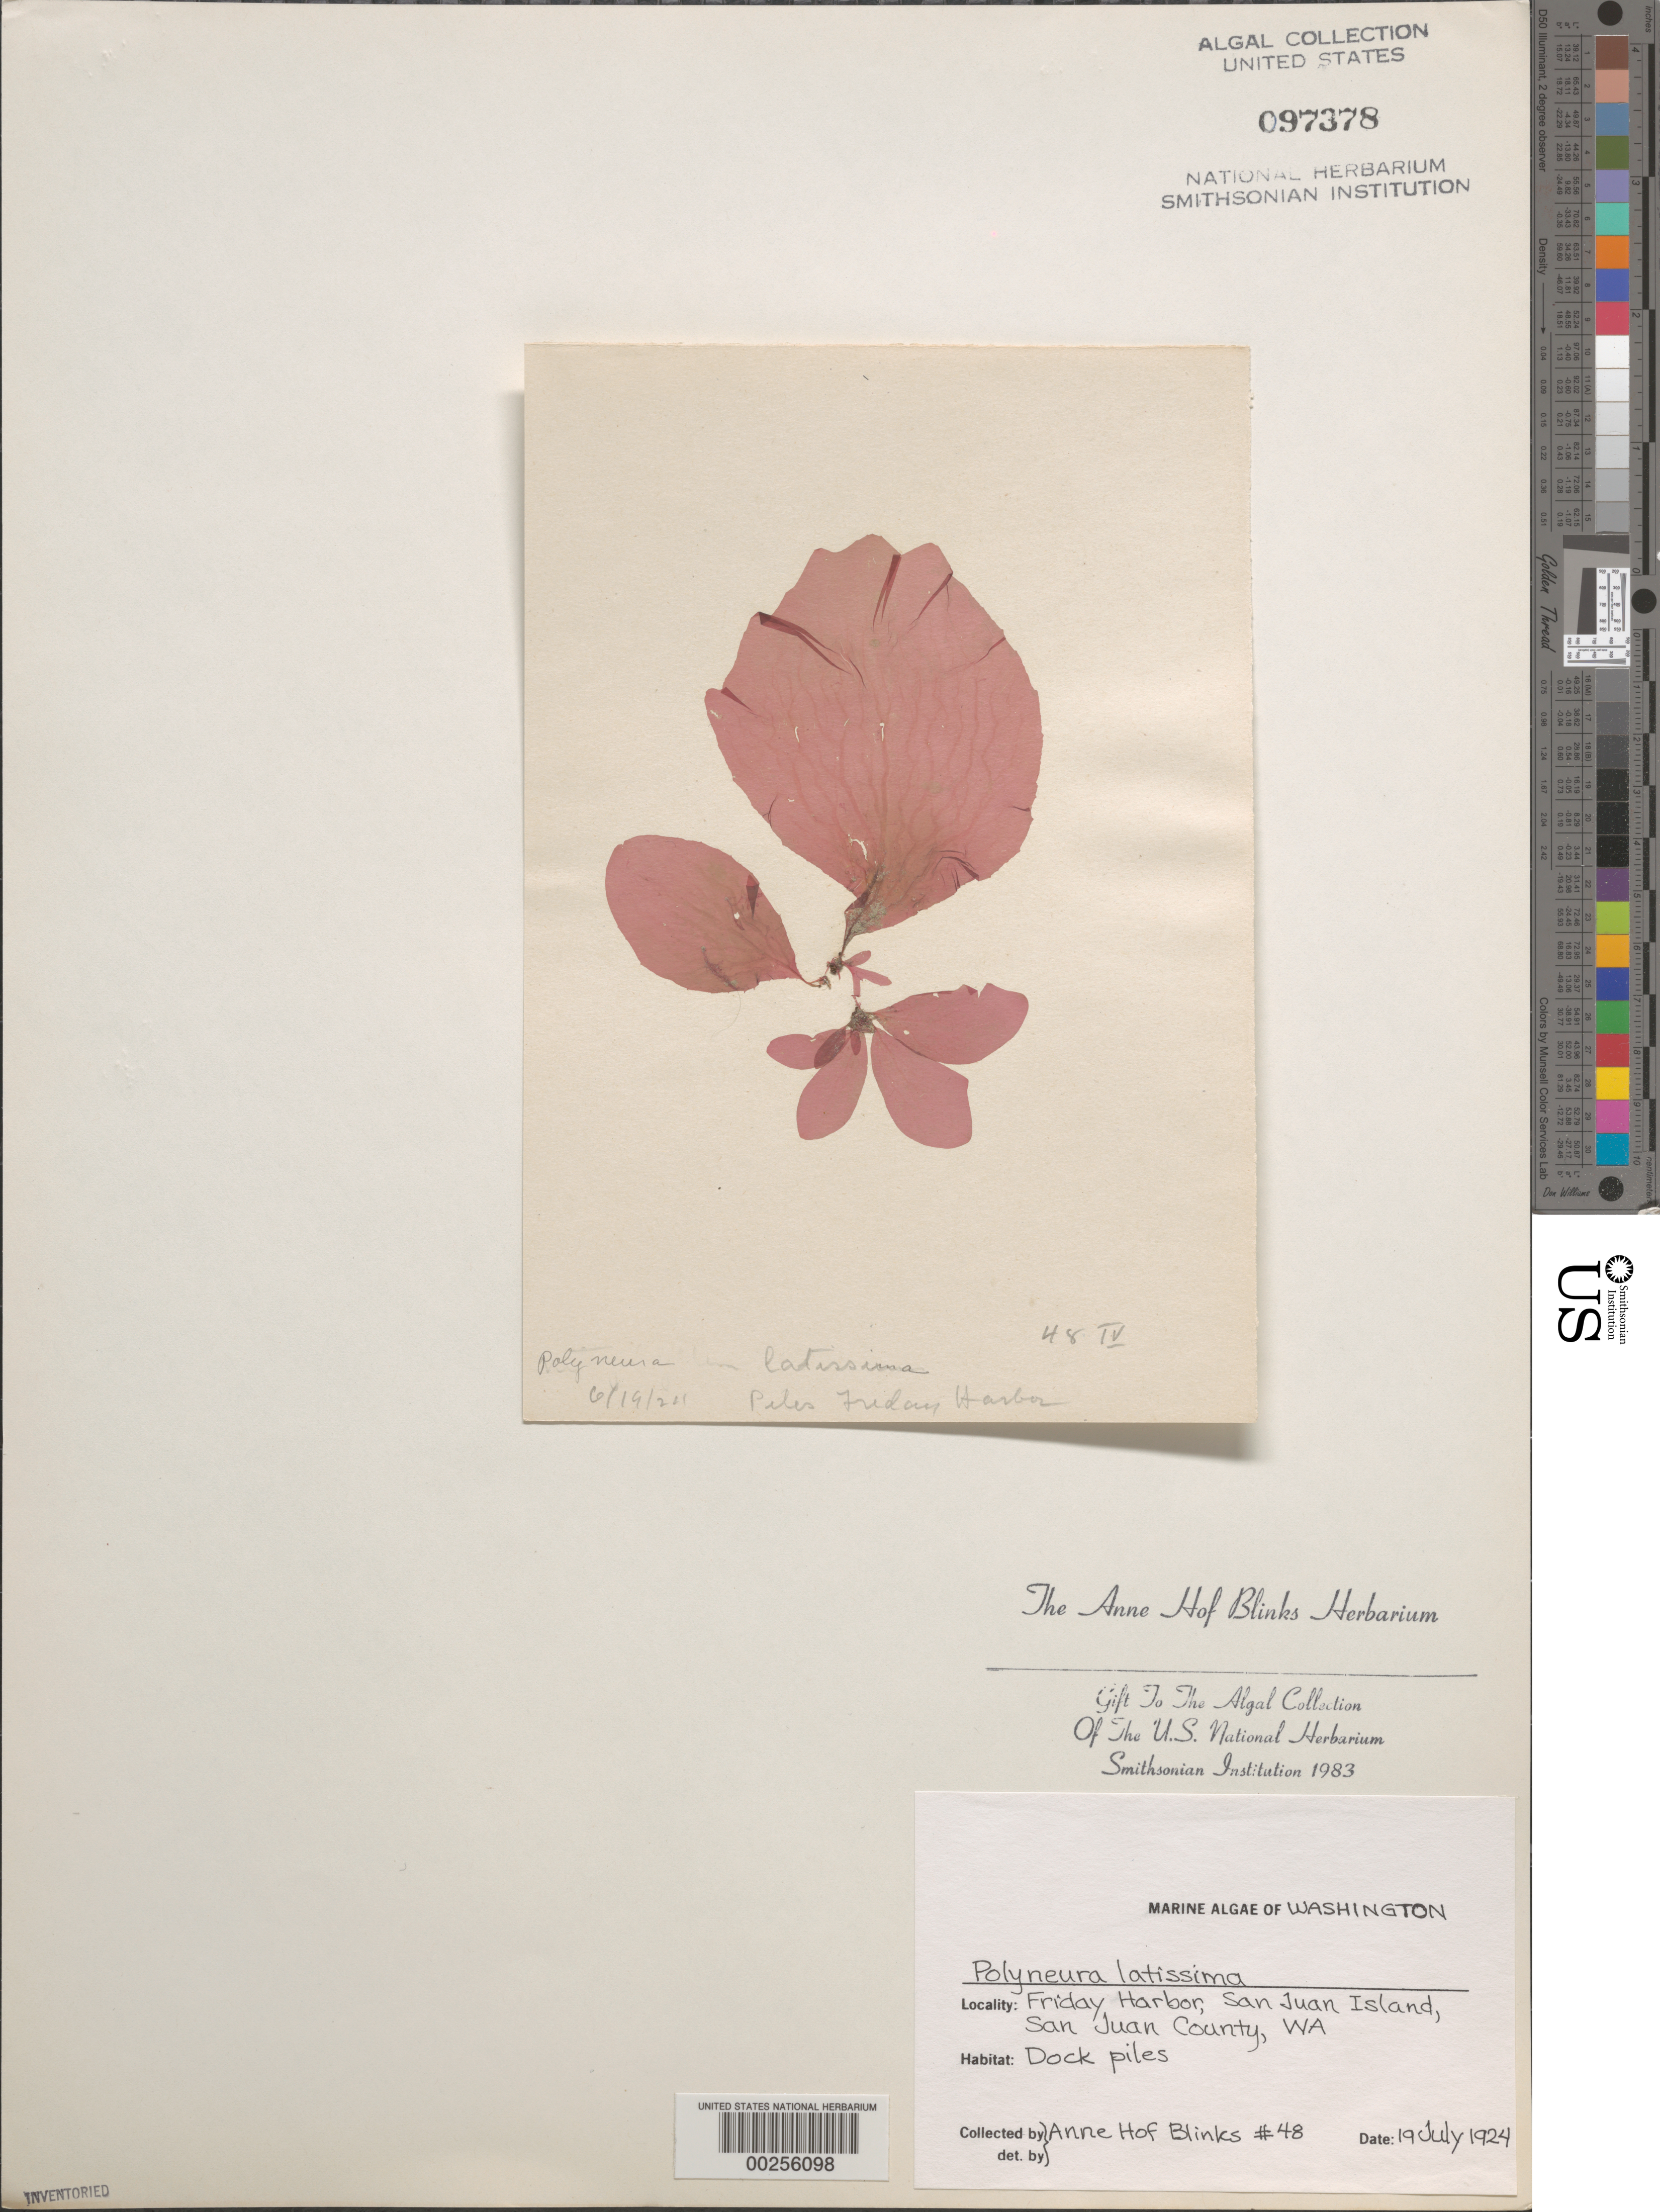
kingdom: Plantae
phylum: Rhodophyta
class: Florideophyceae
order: Ceramiales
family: Delesseriaceae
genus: Polyneura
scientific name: Polyneura latissima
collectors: A. Blinks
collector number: AHB 48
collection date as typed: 19 Jul 1924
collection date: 1924-07-19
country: United States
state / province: Washington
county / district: San Juan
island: San Juan Island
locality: Friday Harbor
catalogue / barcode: US 97378